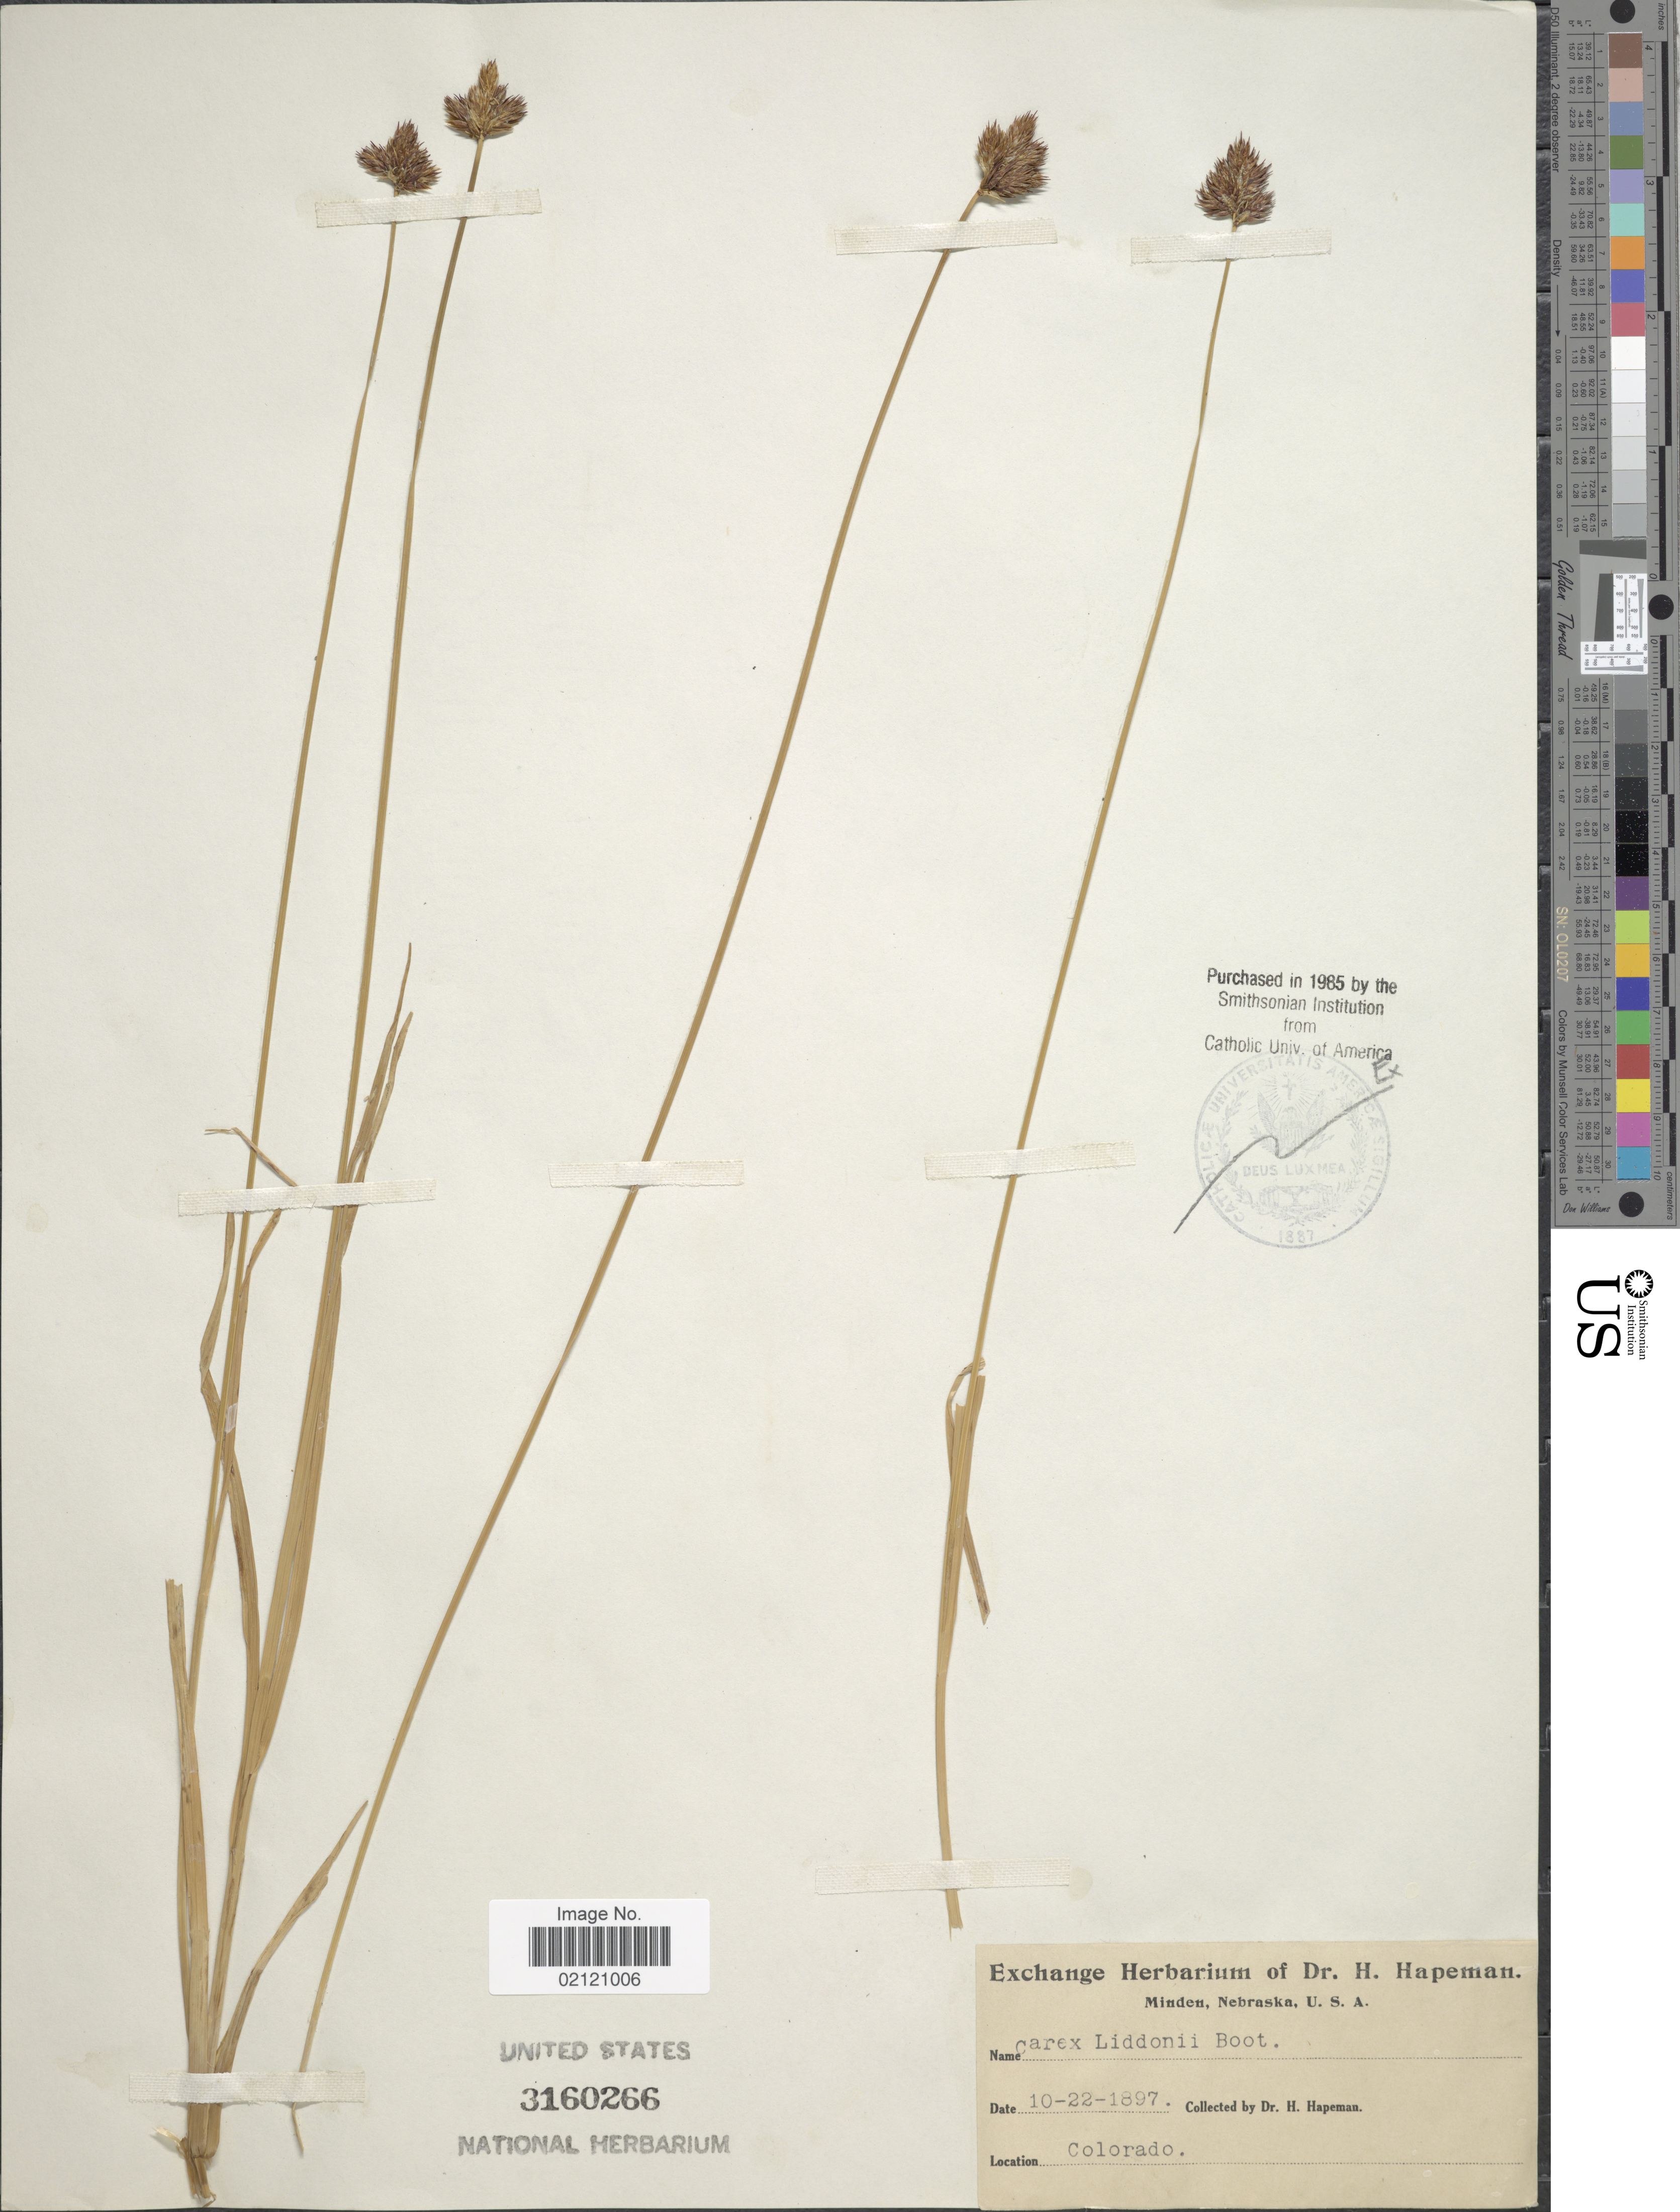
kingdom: Plantae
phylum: Tracheophyta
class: Liliopsida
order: Poales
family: Cyperaceae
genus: Carex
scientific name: Carex ebenea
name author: Rydb.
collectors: H. Hapeman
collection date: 1897-10-22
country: United States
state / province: Colorado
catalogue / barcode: US 3160266